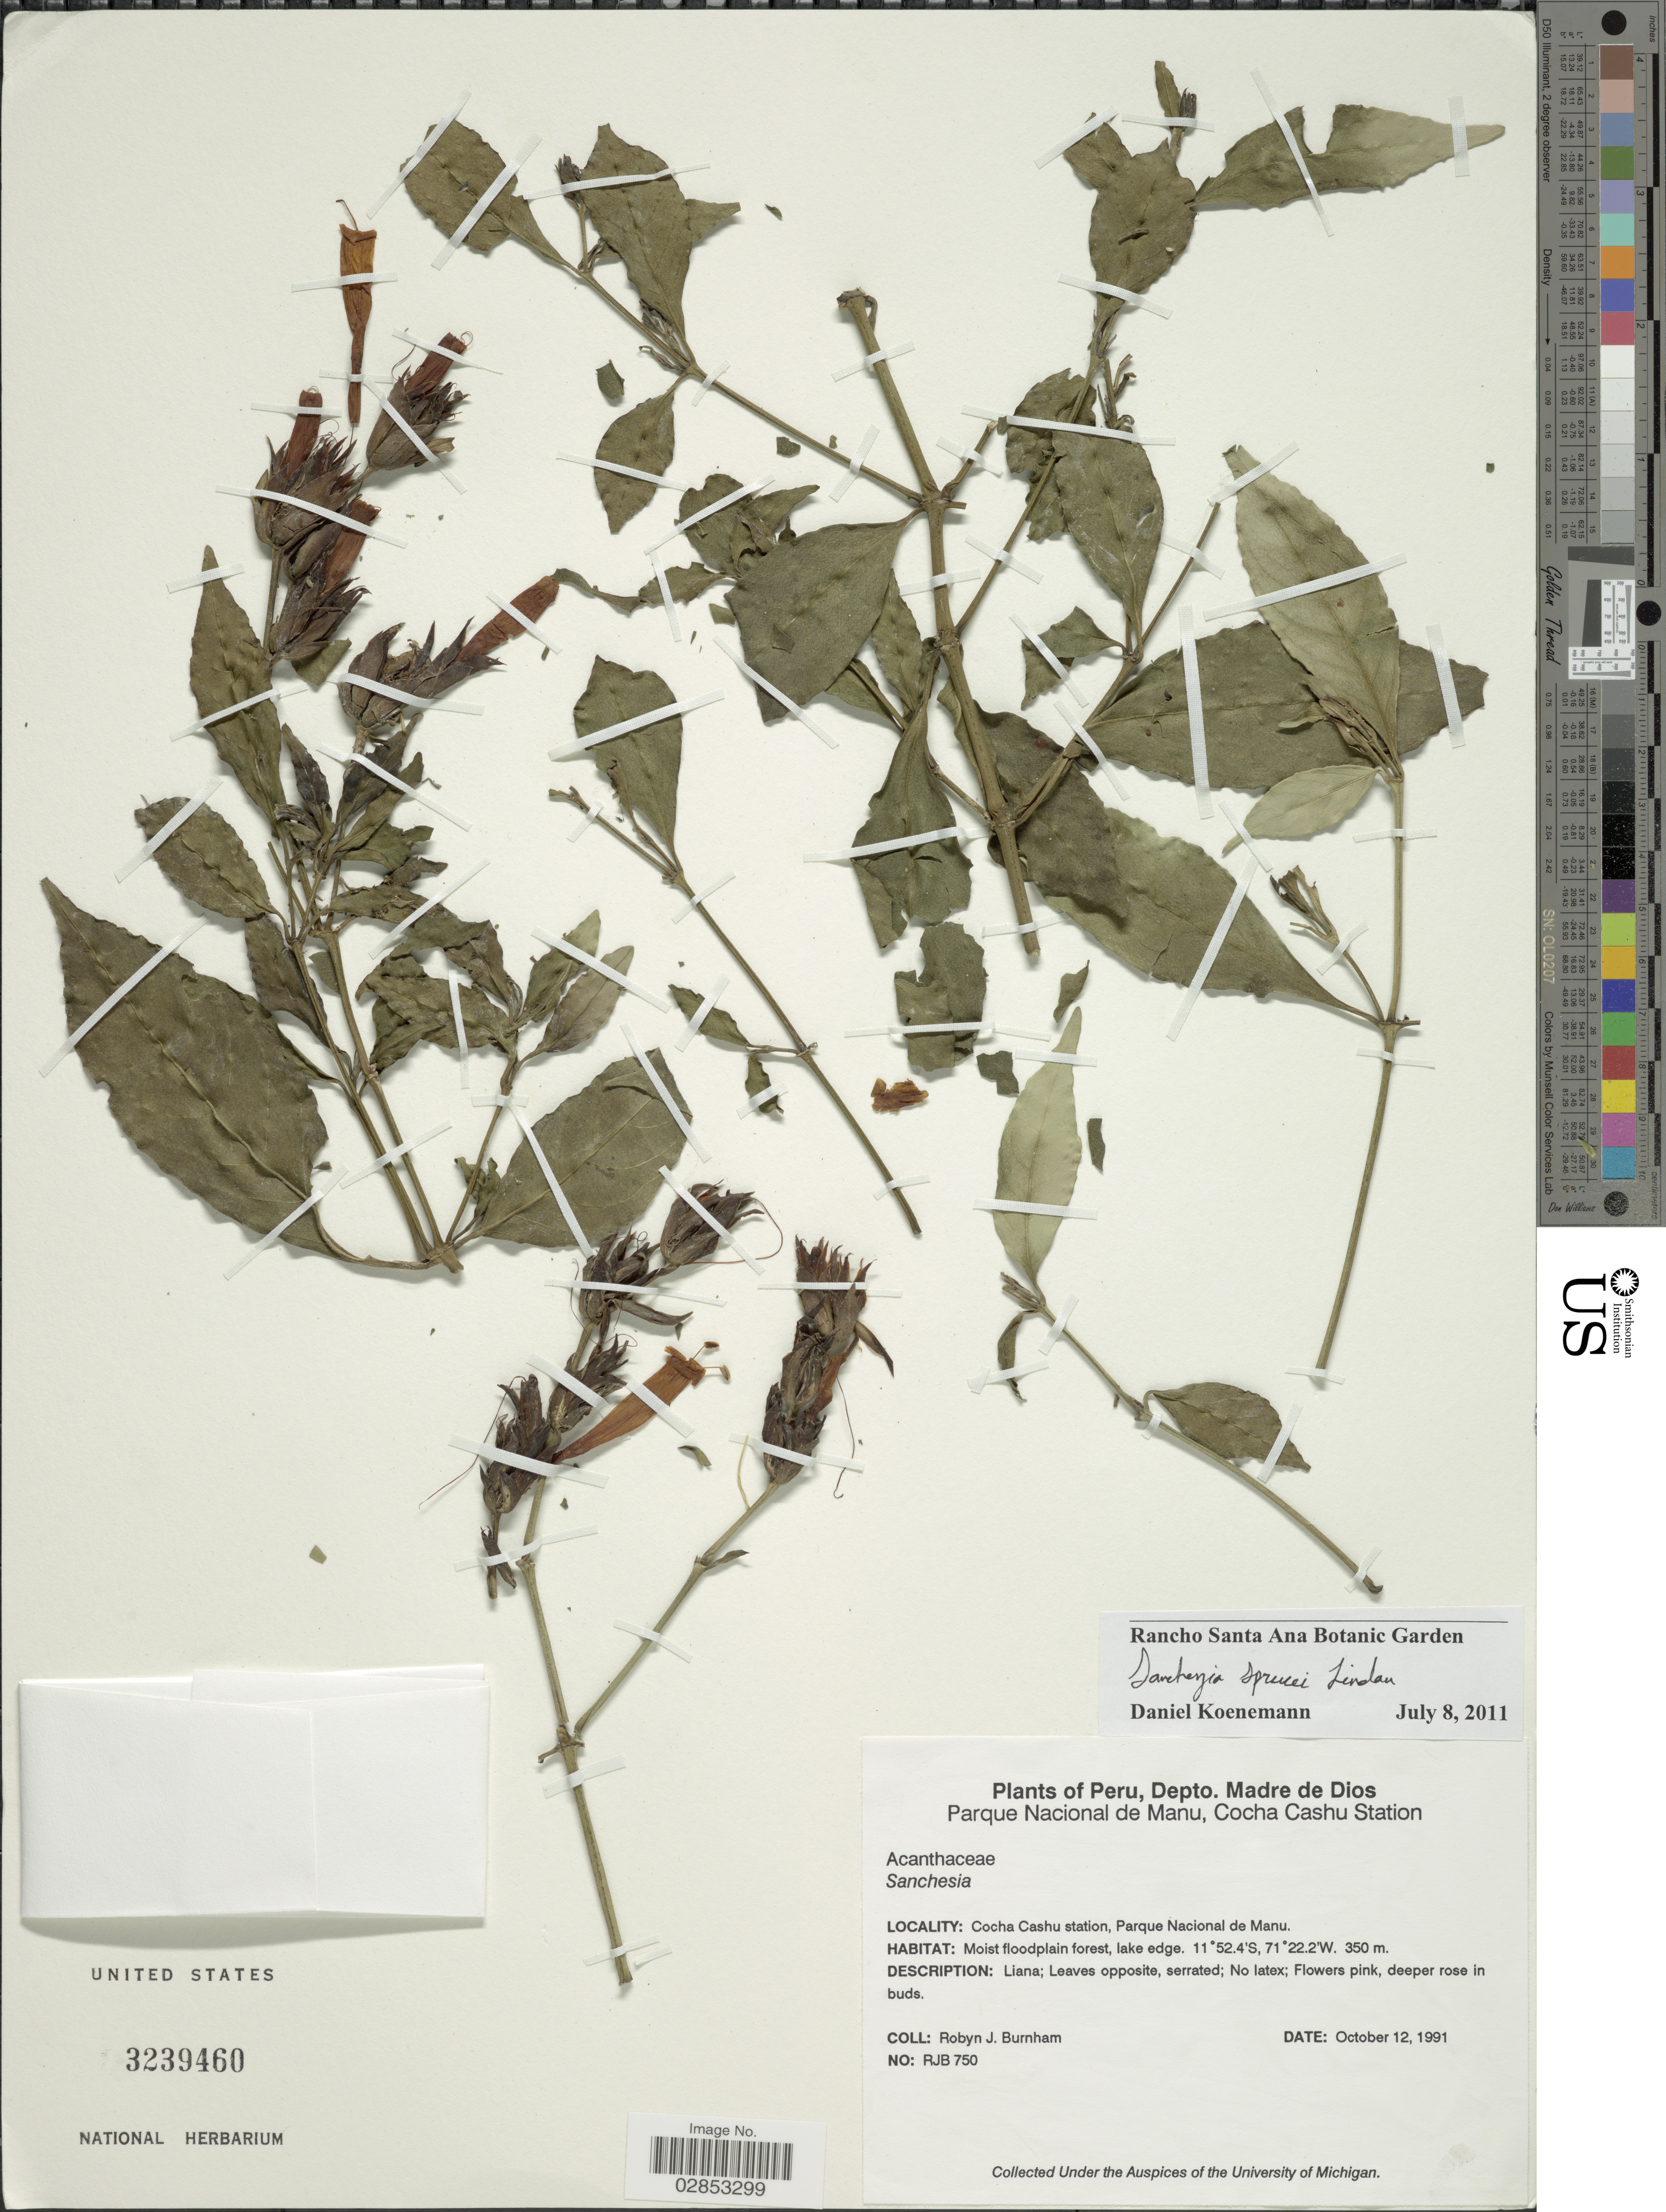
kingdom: Plantae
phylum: Tracheophyta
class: Magnoliopsida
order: Lamiales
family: Acanthaceae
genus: Sanchezia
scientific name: Sanchezia dubia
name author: I.H.F. Azevedo & P.L.R. Moraes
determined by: Azevedo, Igor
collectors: R. J. Burnham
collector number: RJB 750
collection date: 1991-10-12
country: Peru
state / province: Madre de Dios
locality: Depto. Madre de Dios, Parque Nacional de Manu, Cocha Cashu Station, Cocha Cashu station, Parque Nacional de Manu.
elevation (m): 350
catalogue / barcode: US 3239460